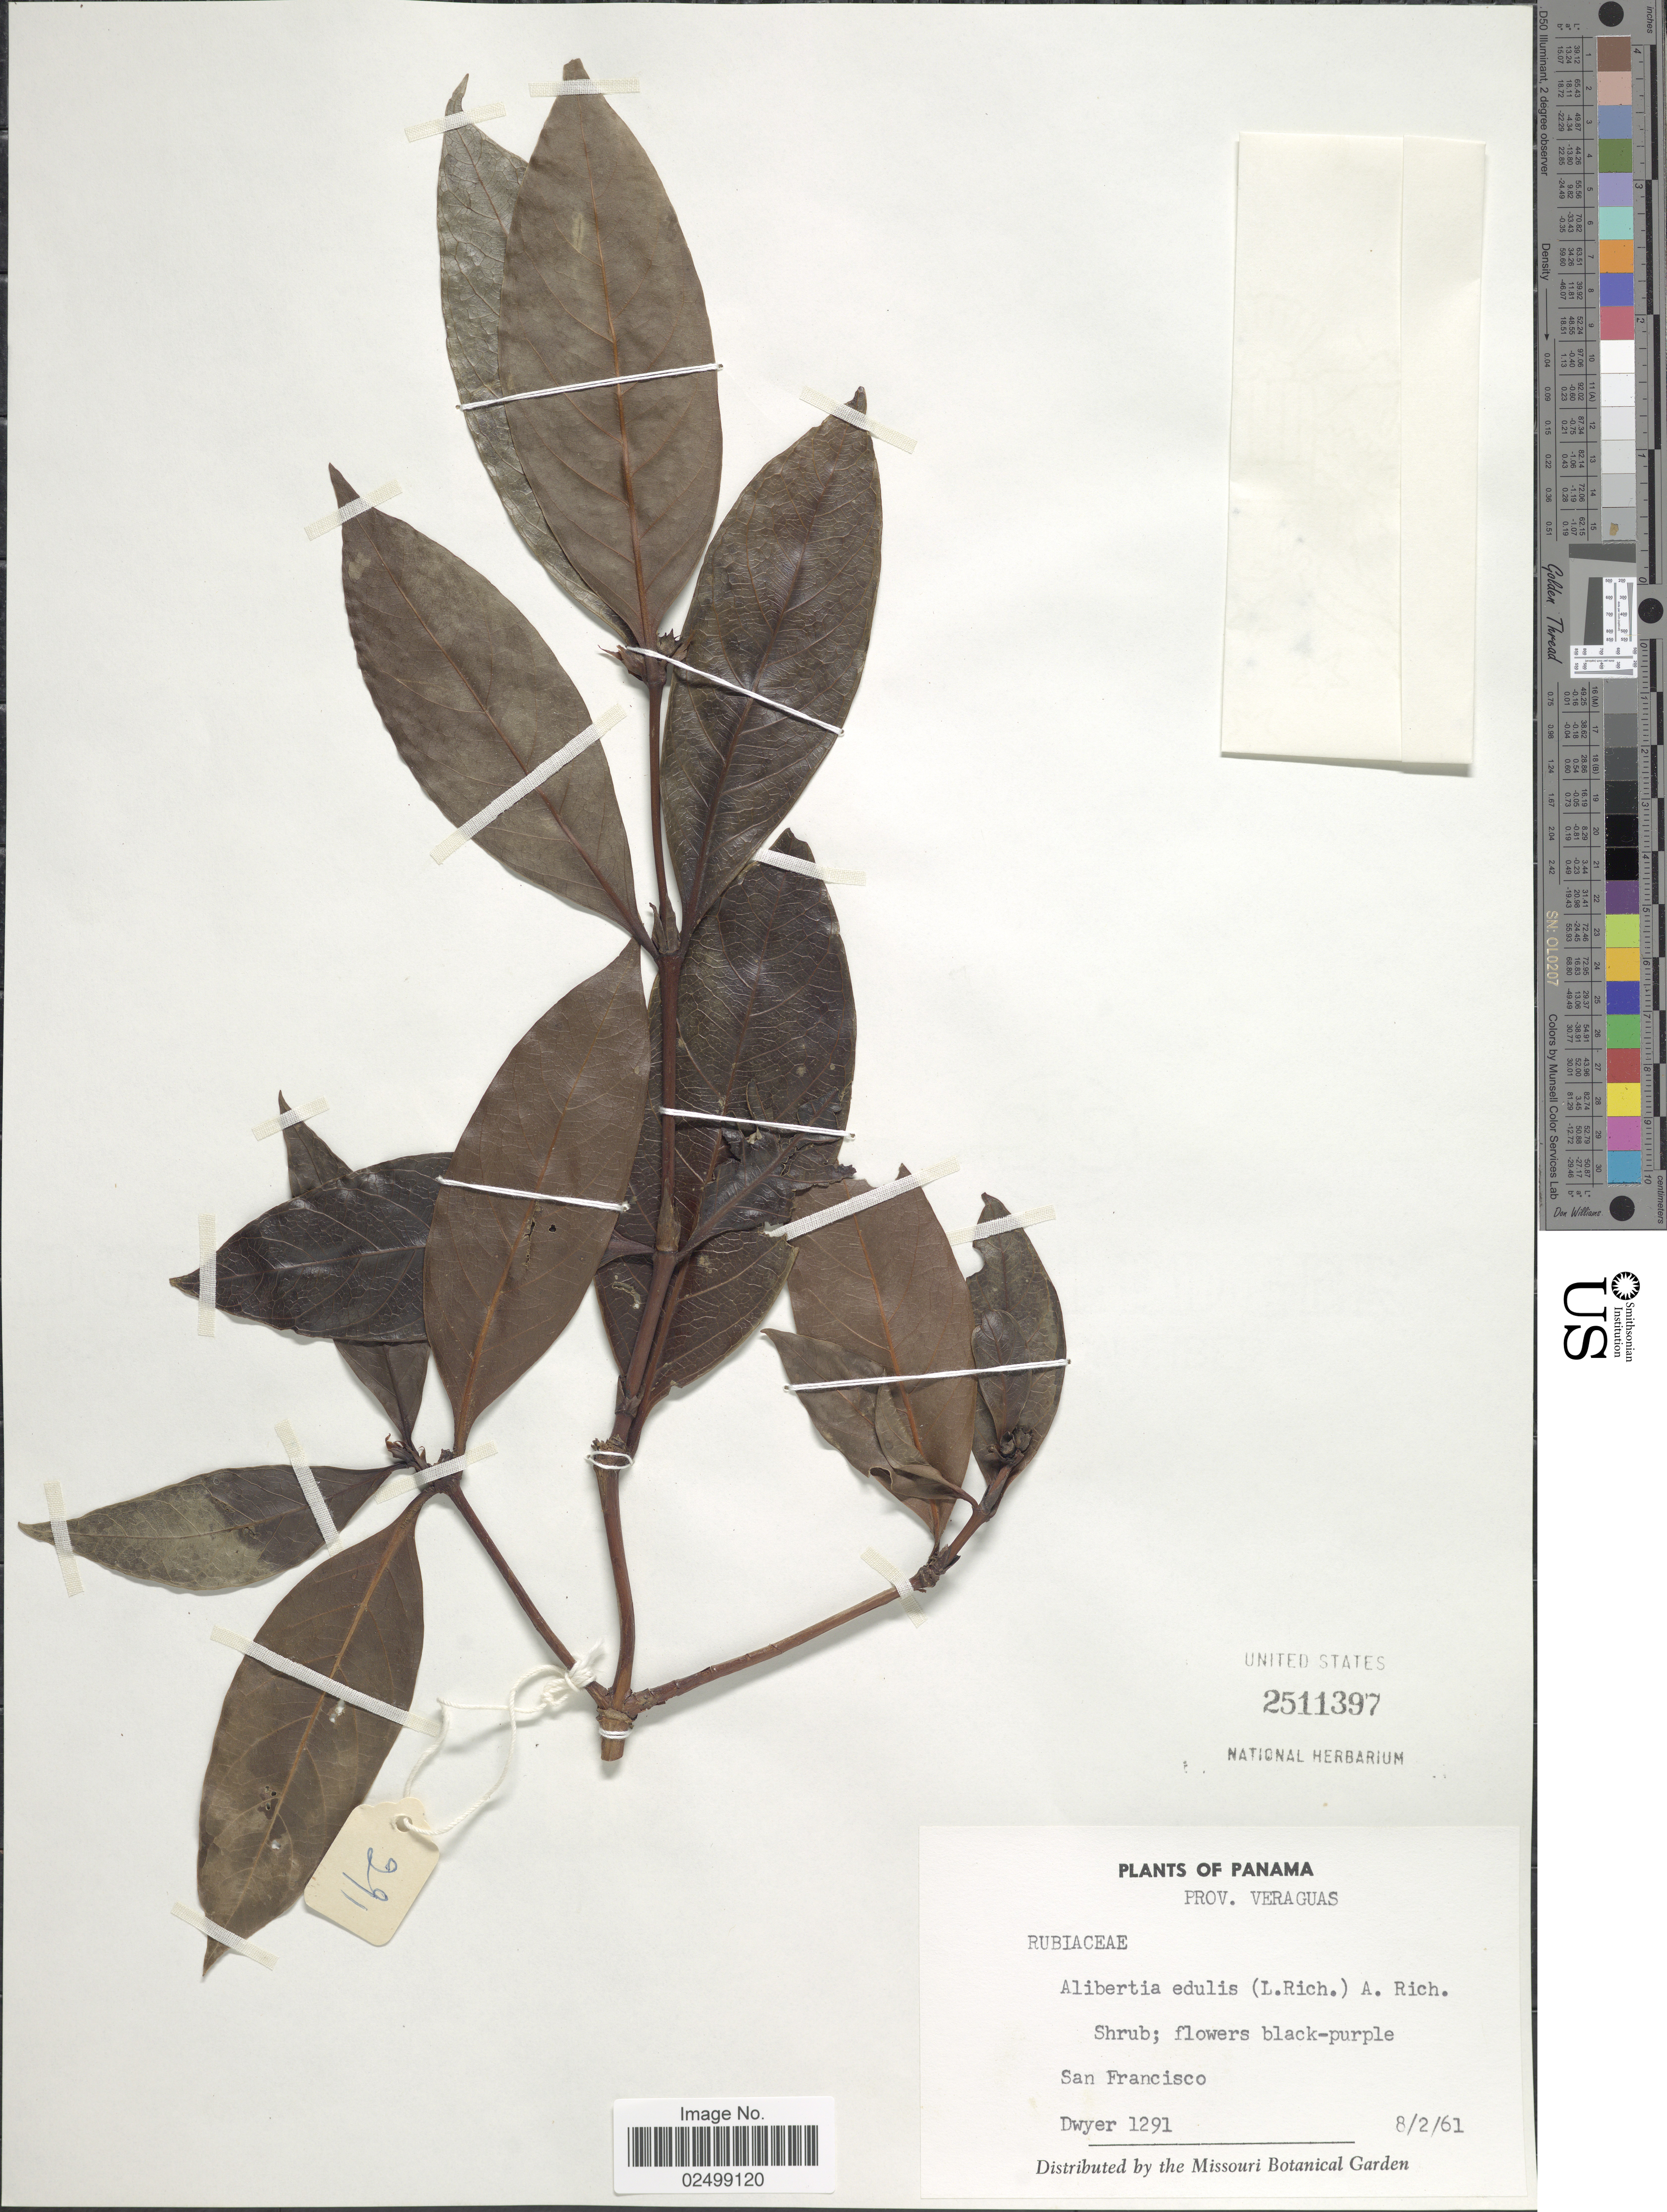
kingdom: Plantae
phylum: Tracheophyta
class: Magnoliopsida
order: Gentianales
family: Rubiaceae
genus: Alibertia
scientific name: Alibertia edulis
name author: (Rich.) A. Rich. ex DC.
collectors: Dwyer, --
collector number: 1291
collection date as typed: Transcribed d/m/y: 8/2/61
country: Panama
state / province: Veraguas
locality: Prov. Veraguas. San Francisco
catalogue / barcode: US 2511397